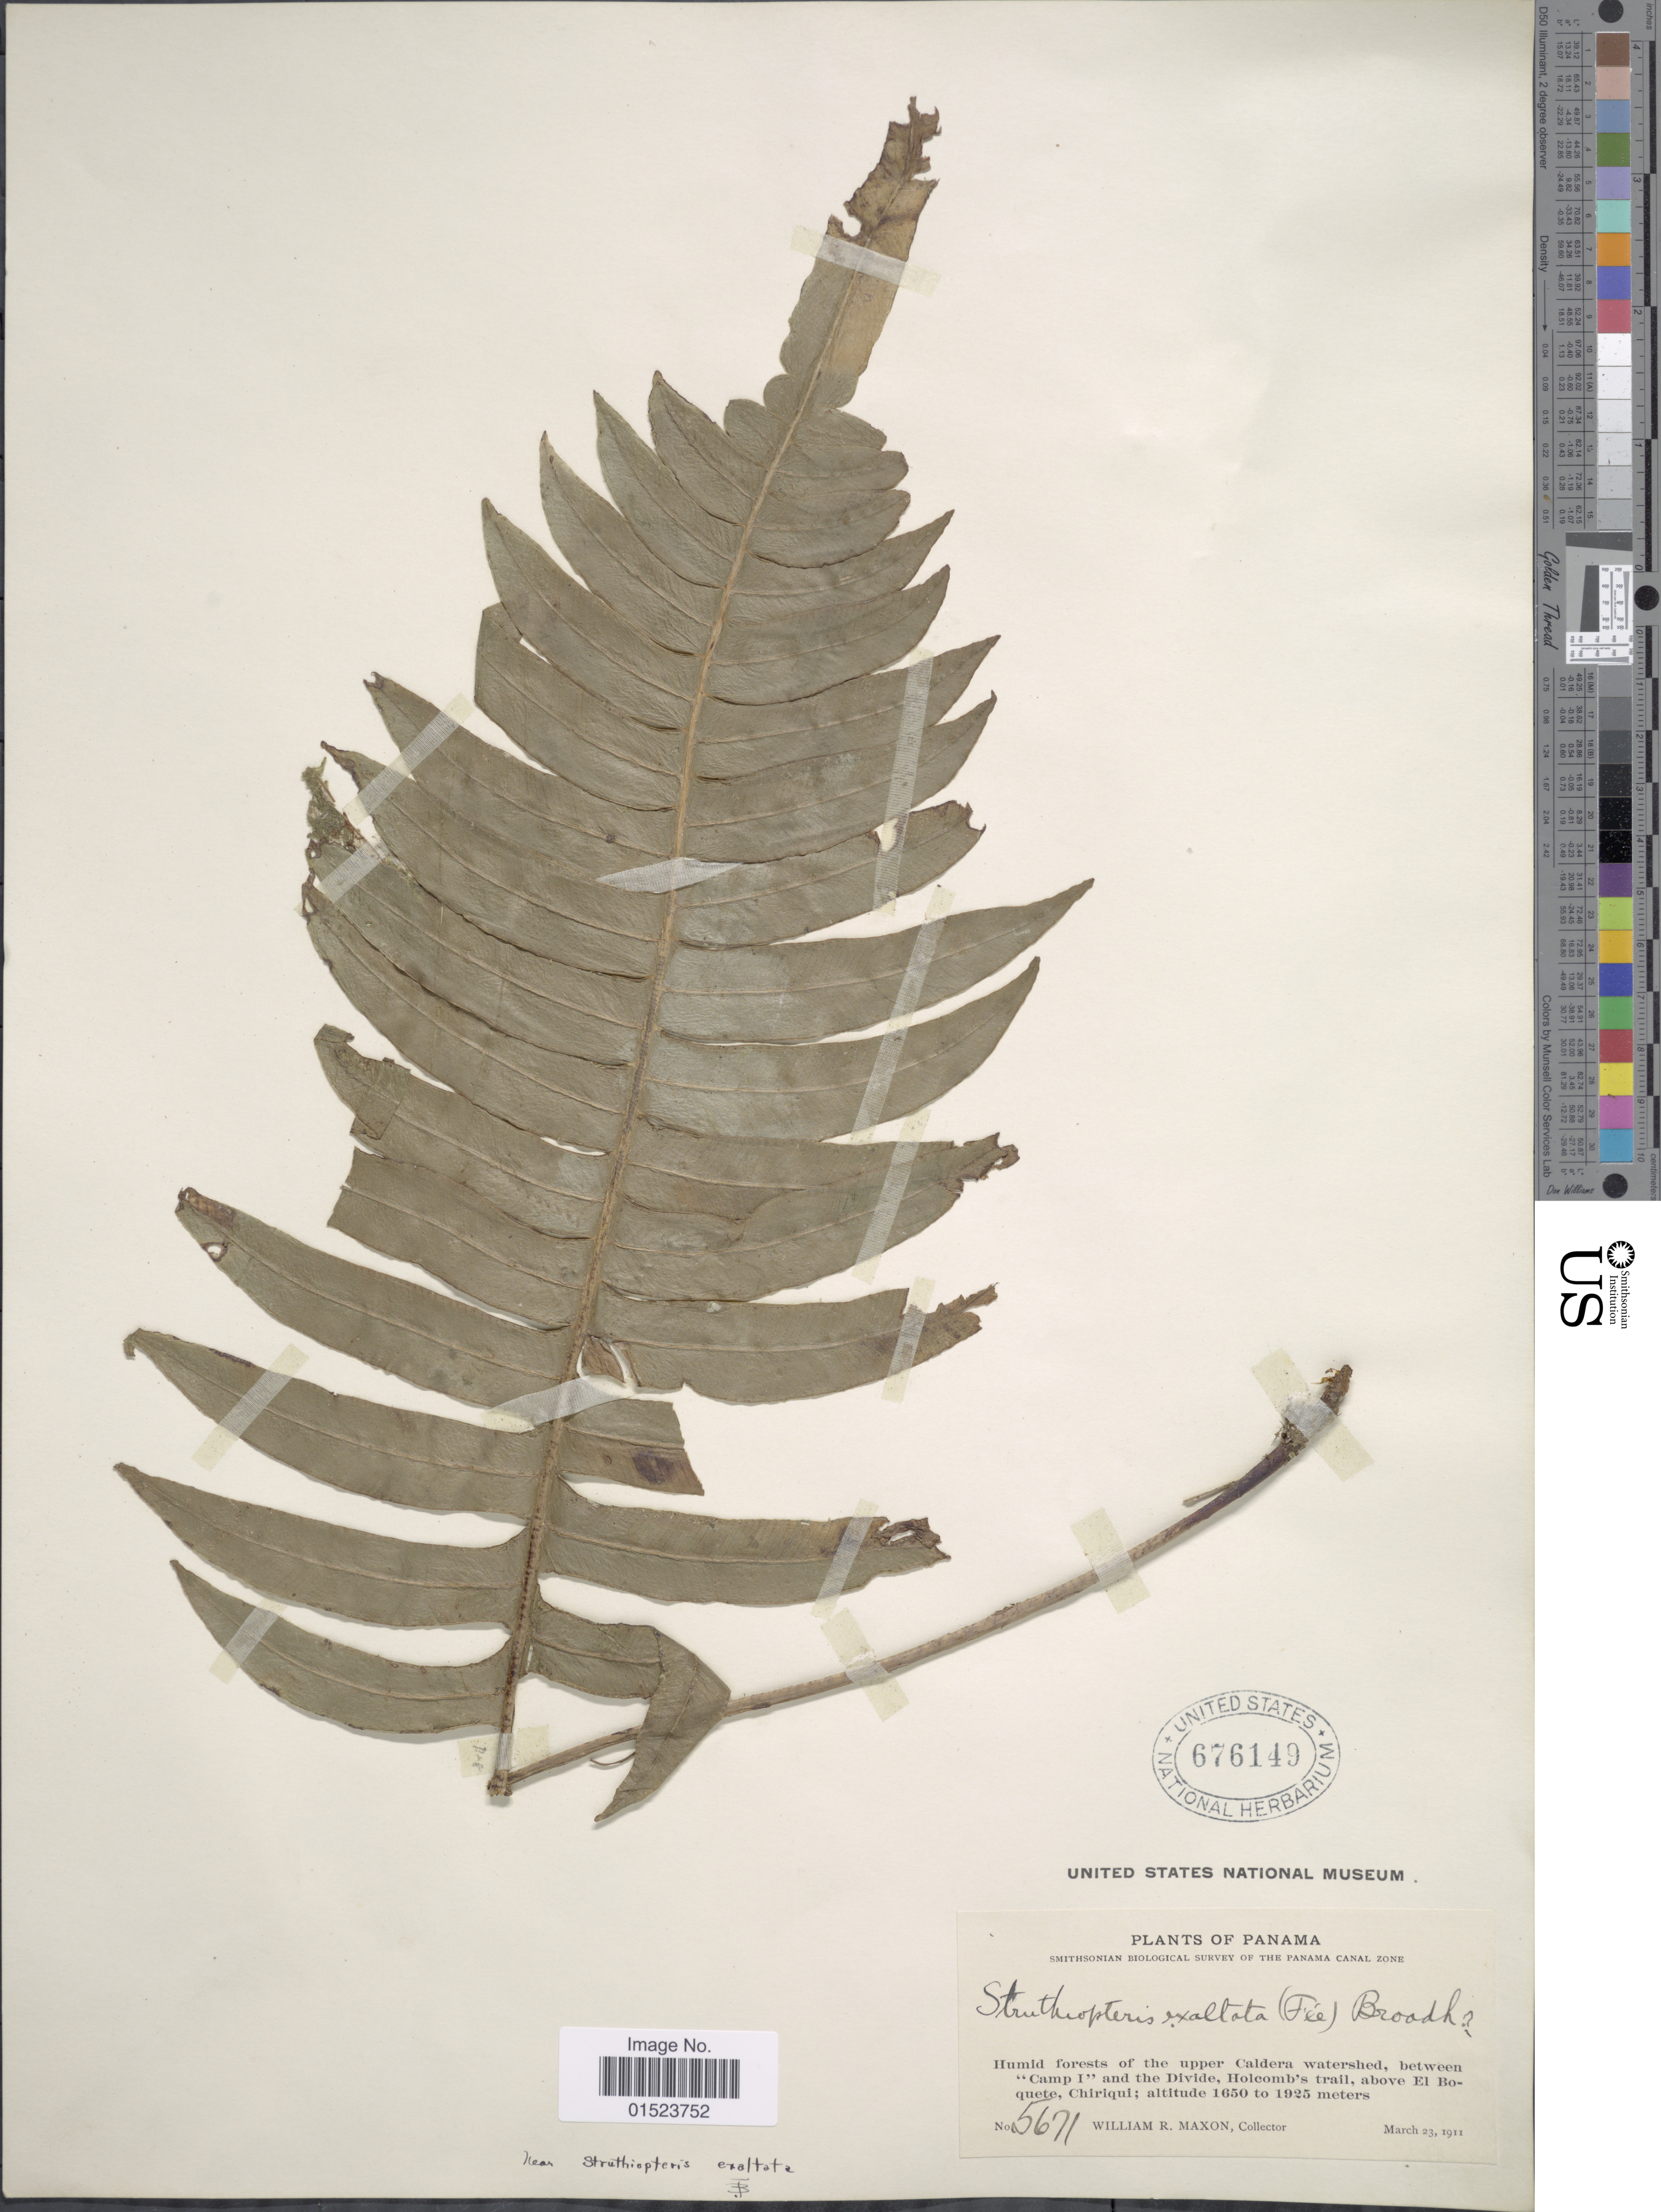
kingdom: Plantae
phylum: Tracheophyta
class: Polypodiopsida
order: Polypodiales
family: Blechnaceae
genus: Blechnum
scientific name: Blechnum divergens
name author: (Kunze) Mett.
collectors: W. R. Maxon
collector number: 5671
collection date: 1911-03-23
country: Panama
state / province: Chiriqui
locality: Humid forests of the upper Caldera watershed, between "Camp I" and the Divide, Holcomb's trail, above El Boquete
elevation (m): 1650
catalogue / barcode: US 676149